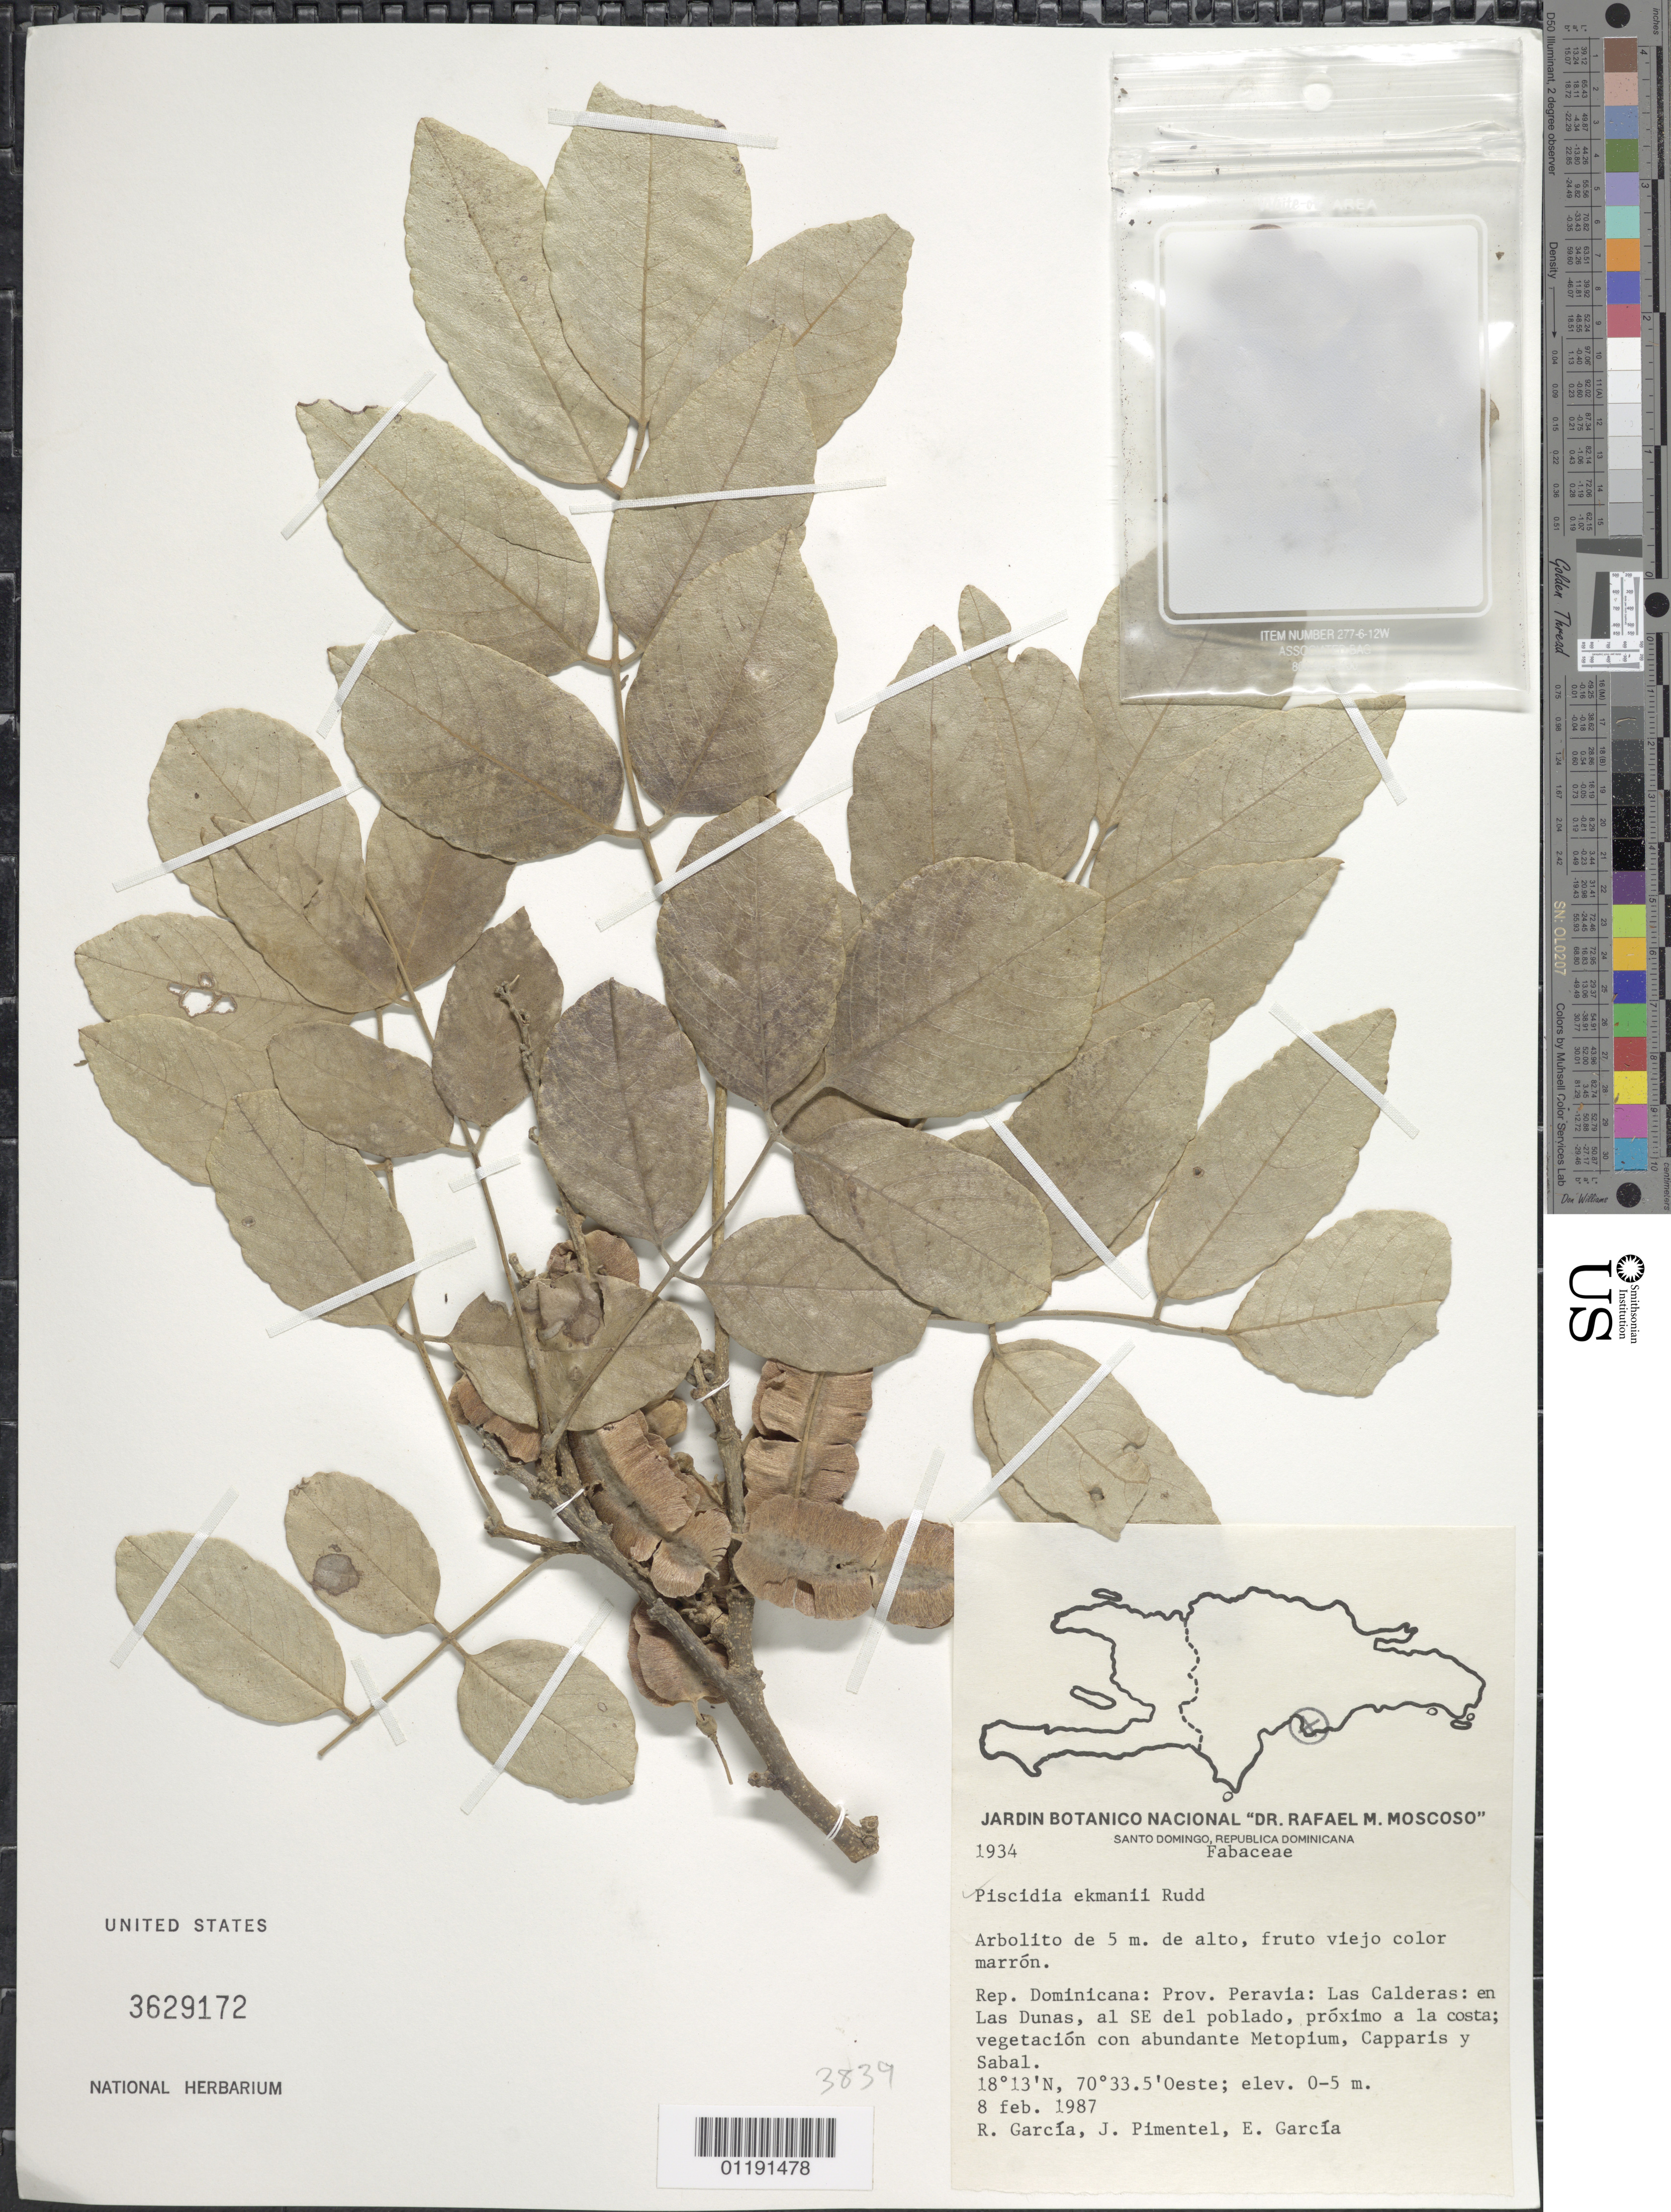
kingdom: Plantae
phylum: Tracheophyta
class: Magnoliopsida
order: Fabales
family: Fabaceae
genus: Piscidia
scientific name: Piscidia ekmanii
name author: Rudd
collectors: R. G. García, J. Pimentel & E. García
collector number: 1934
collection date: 1987-02-08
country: Dominican Republic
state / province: Peravia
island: Hispaniola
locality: Las Caldera: in Las Dunas, SE of the town, near the shore.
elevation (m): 0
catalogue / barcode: US 3629172